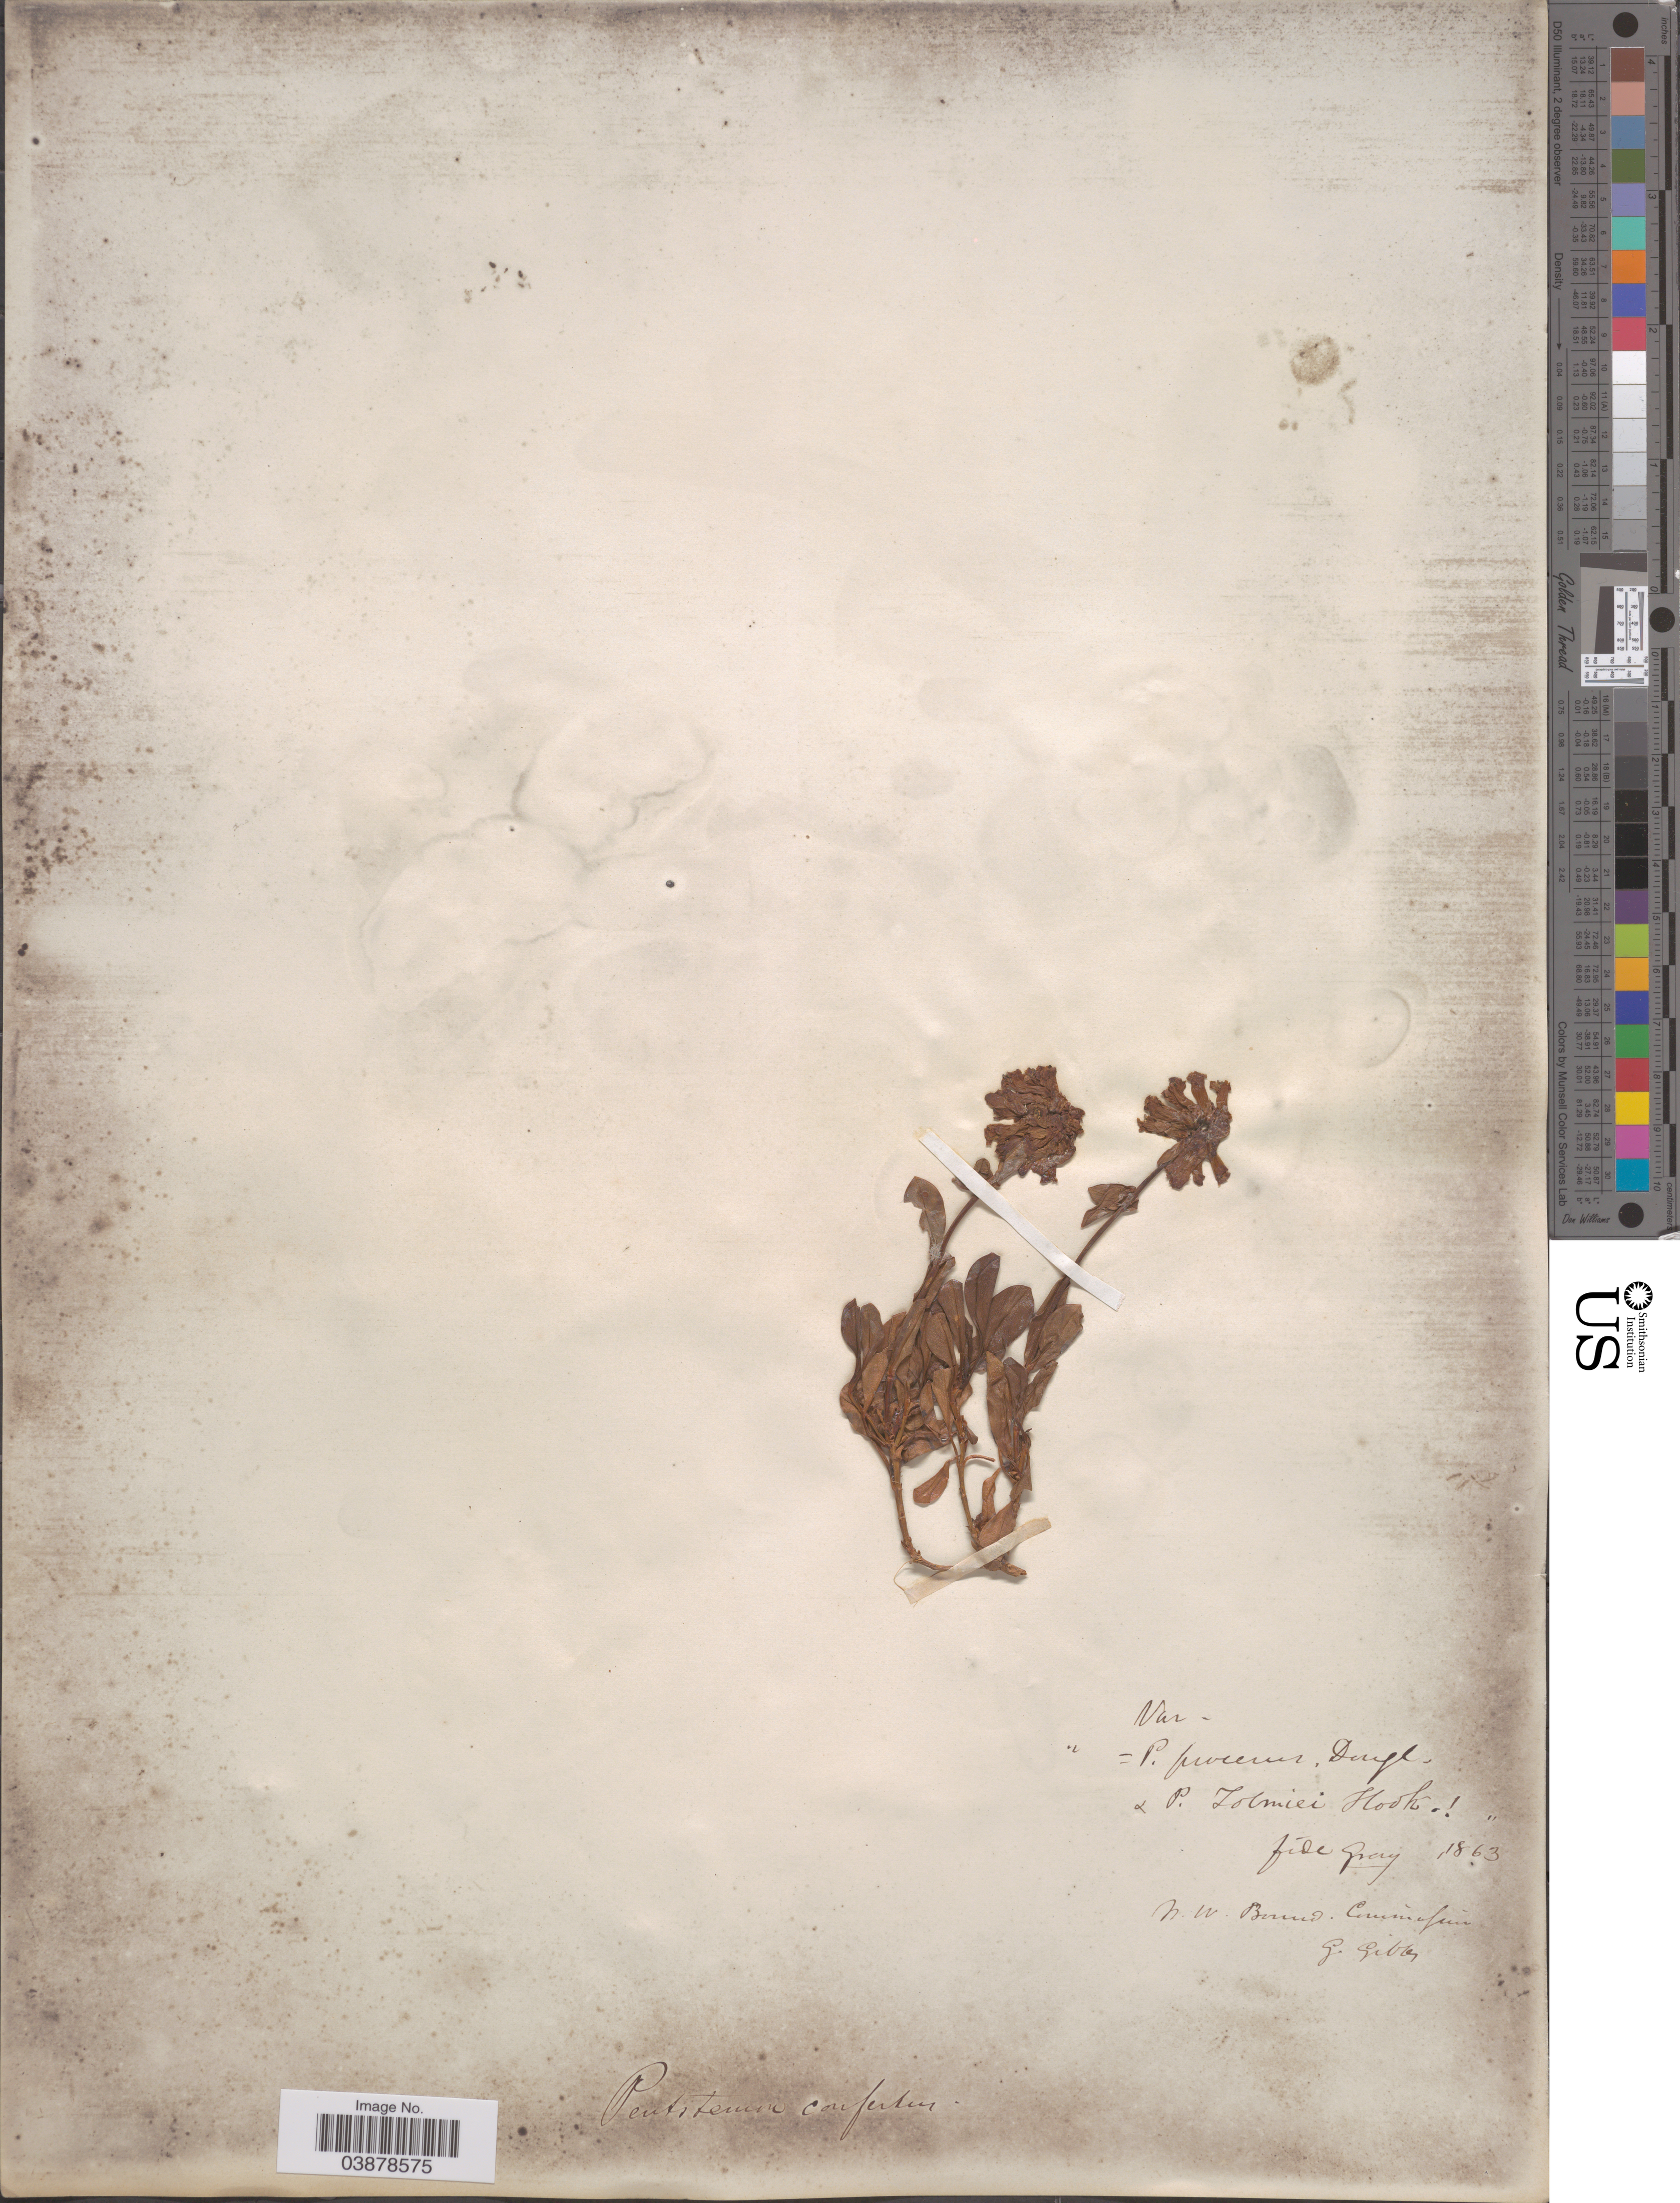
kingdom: Plantae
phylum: Tracheophyta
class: Magnoliopsida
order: Lamiales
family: Plantaginaceae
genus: Penstemon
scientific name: Penstemon tolmiei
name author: Hook.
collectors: G. Gibbs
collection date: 1863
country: United States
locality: N. W. Bound. Commission.